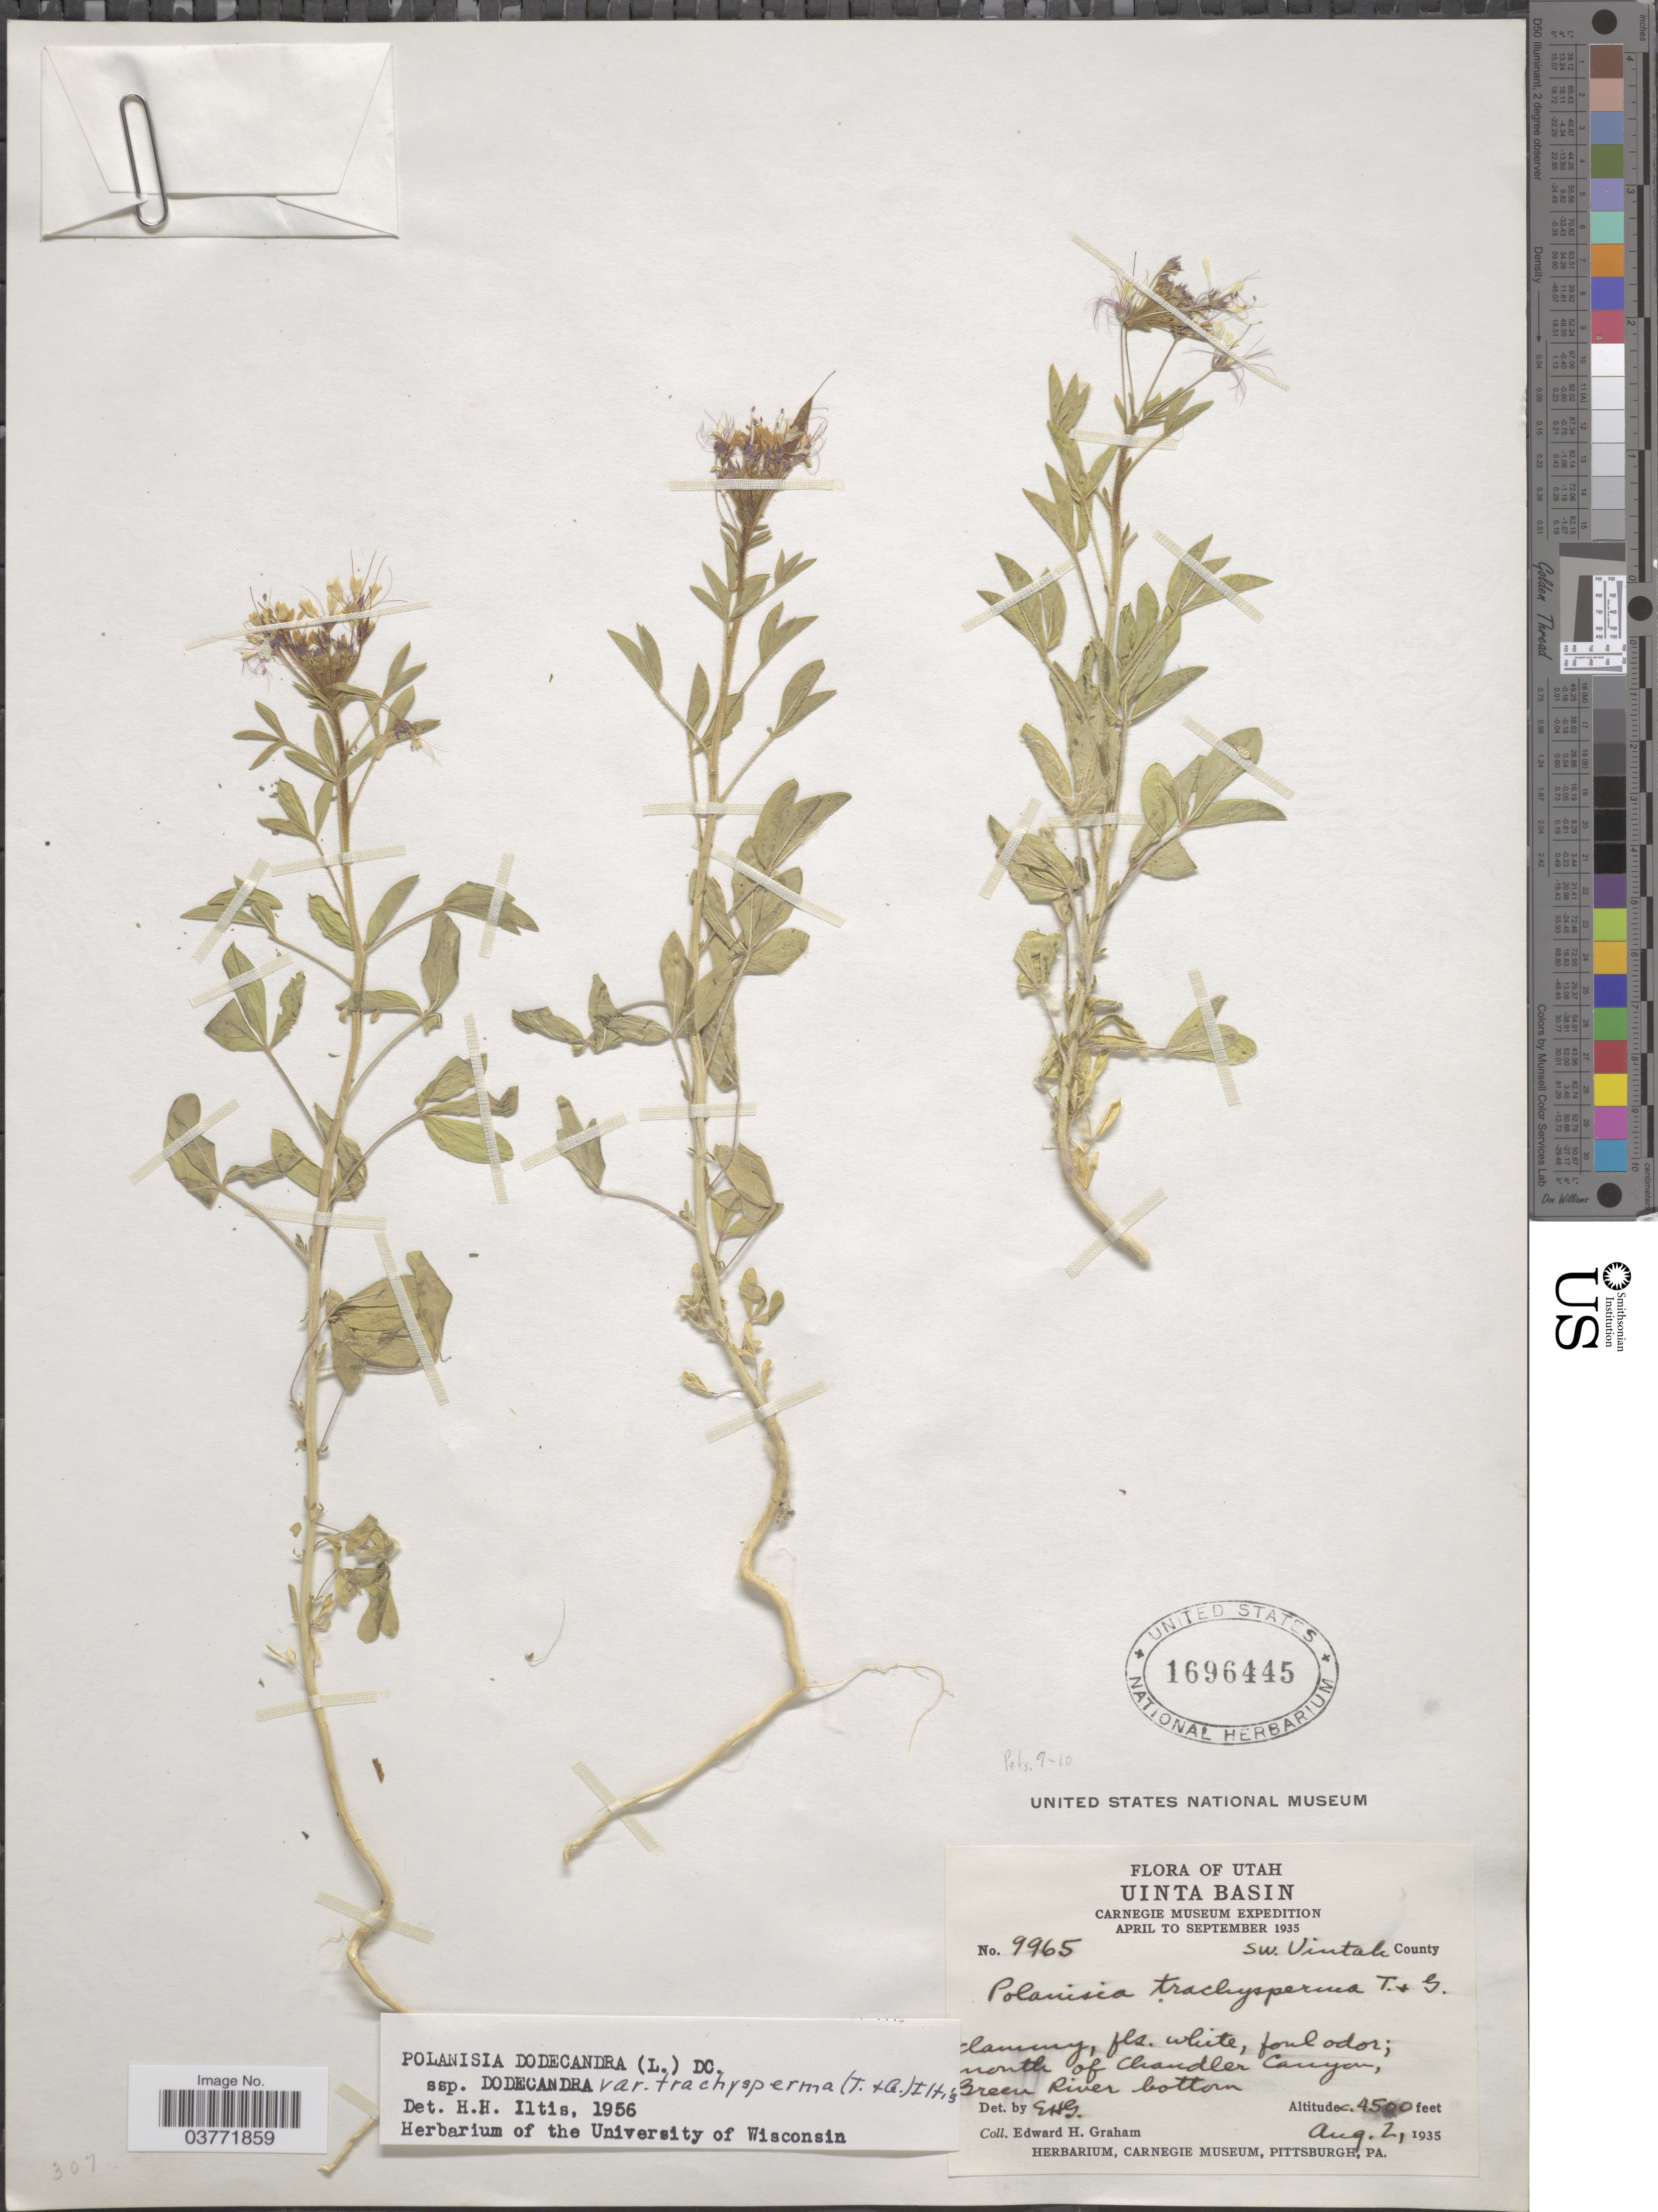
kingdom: Plantae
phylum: Tracheophyta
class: Magnoliopsida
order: Brassicales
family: Cleomaceae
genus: Polanisia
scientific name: Polanisia trachysperma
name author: Torr. & A. Gray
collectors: E. H. Graham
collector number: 9965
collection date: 1935-08-02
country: United States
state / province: Utah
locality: Uinta Basin. SW. Uintak County. mouth of Chandler Canyon, Green River bottom.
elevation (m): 1372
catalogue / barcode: US 1696445